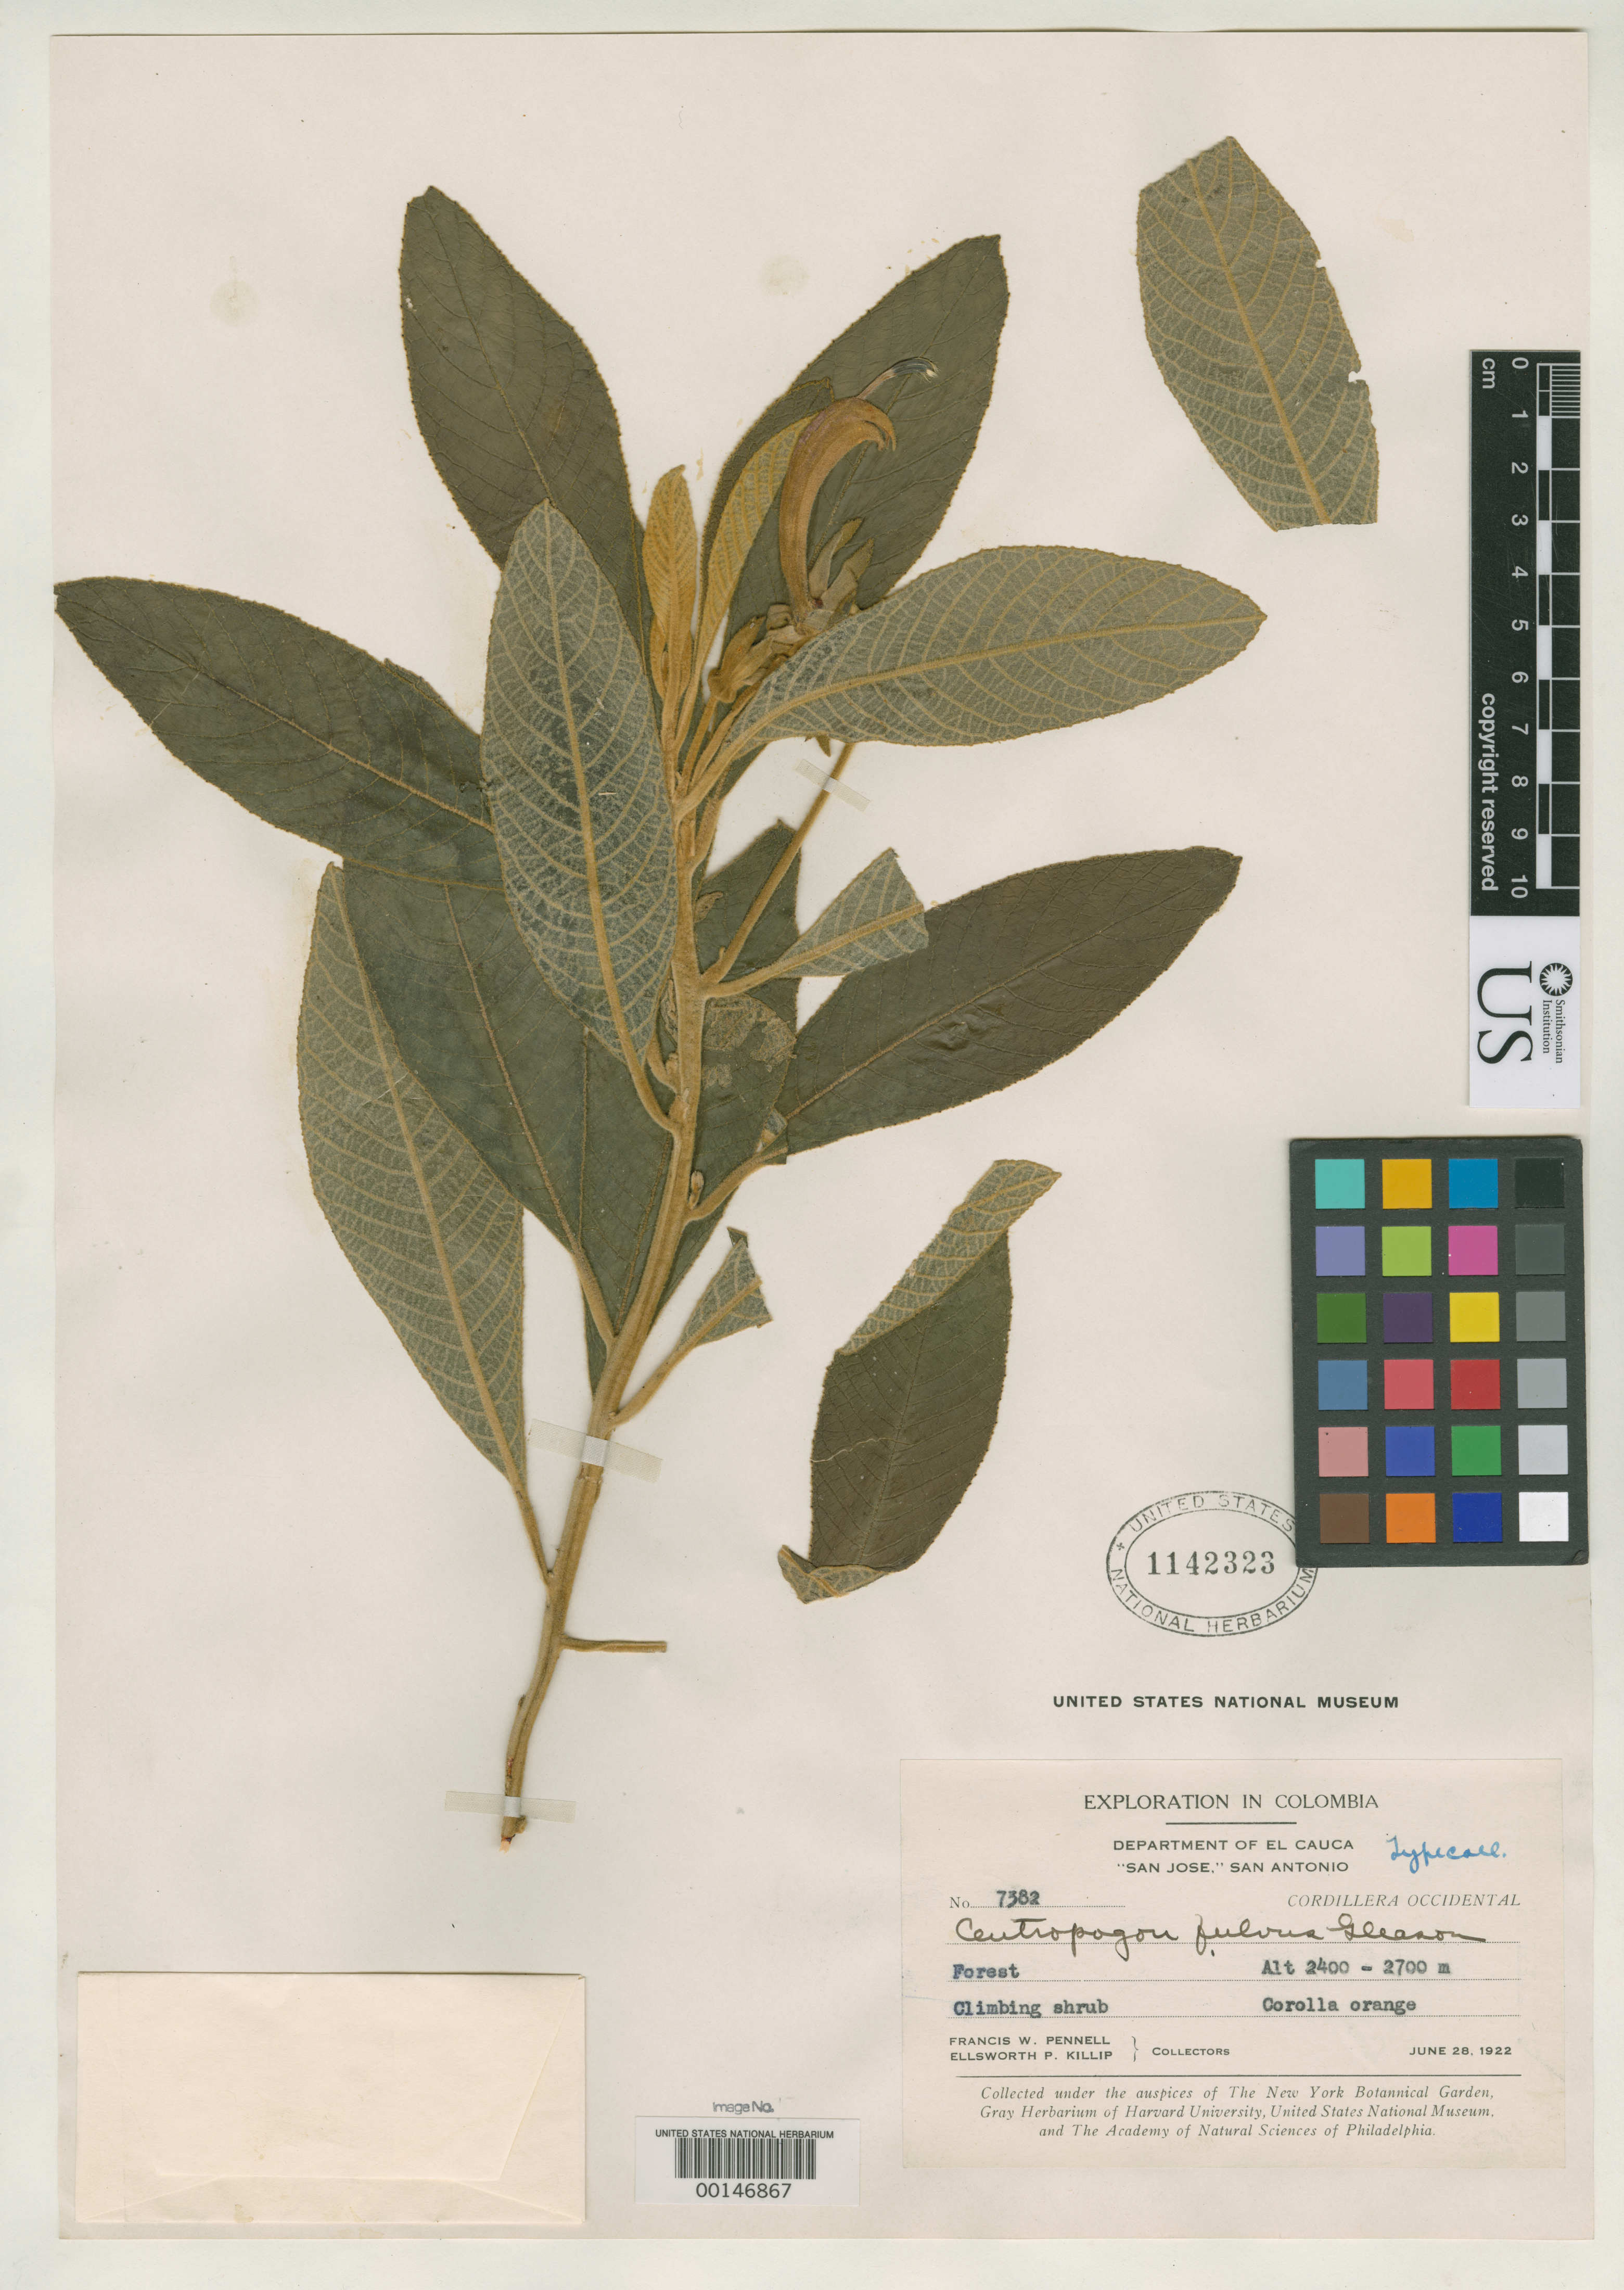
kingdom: Plantae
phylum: Tracheophyta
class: Magnoliopsida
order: Asterales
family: Campanulaceae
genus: Centropogon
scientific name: Centropogon fulvus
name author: Gleason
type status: Type Collection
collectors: F. W. Pennell & E. P. Killip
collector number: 7382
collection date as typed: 28 Jun 1922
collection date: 1922-06-28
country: Colombia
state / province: Cauca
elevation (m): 2400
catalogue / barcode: US 1142323